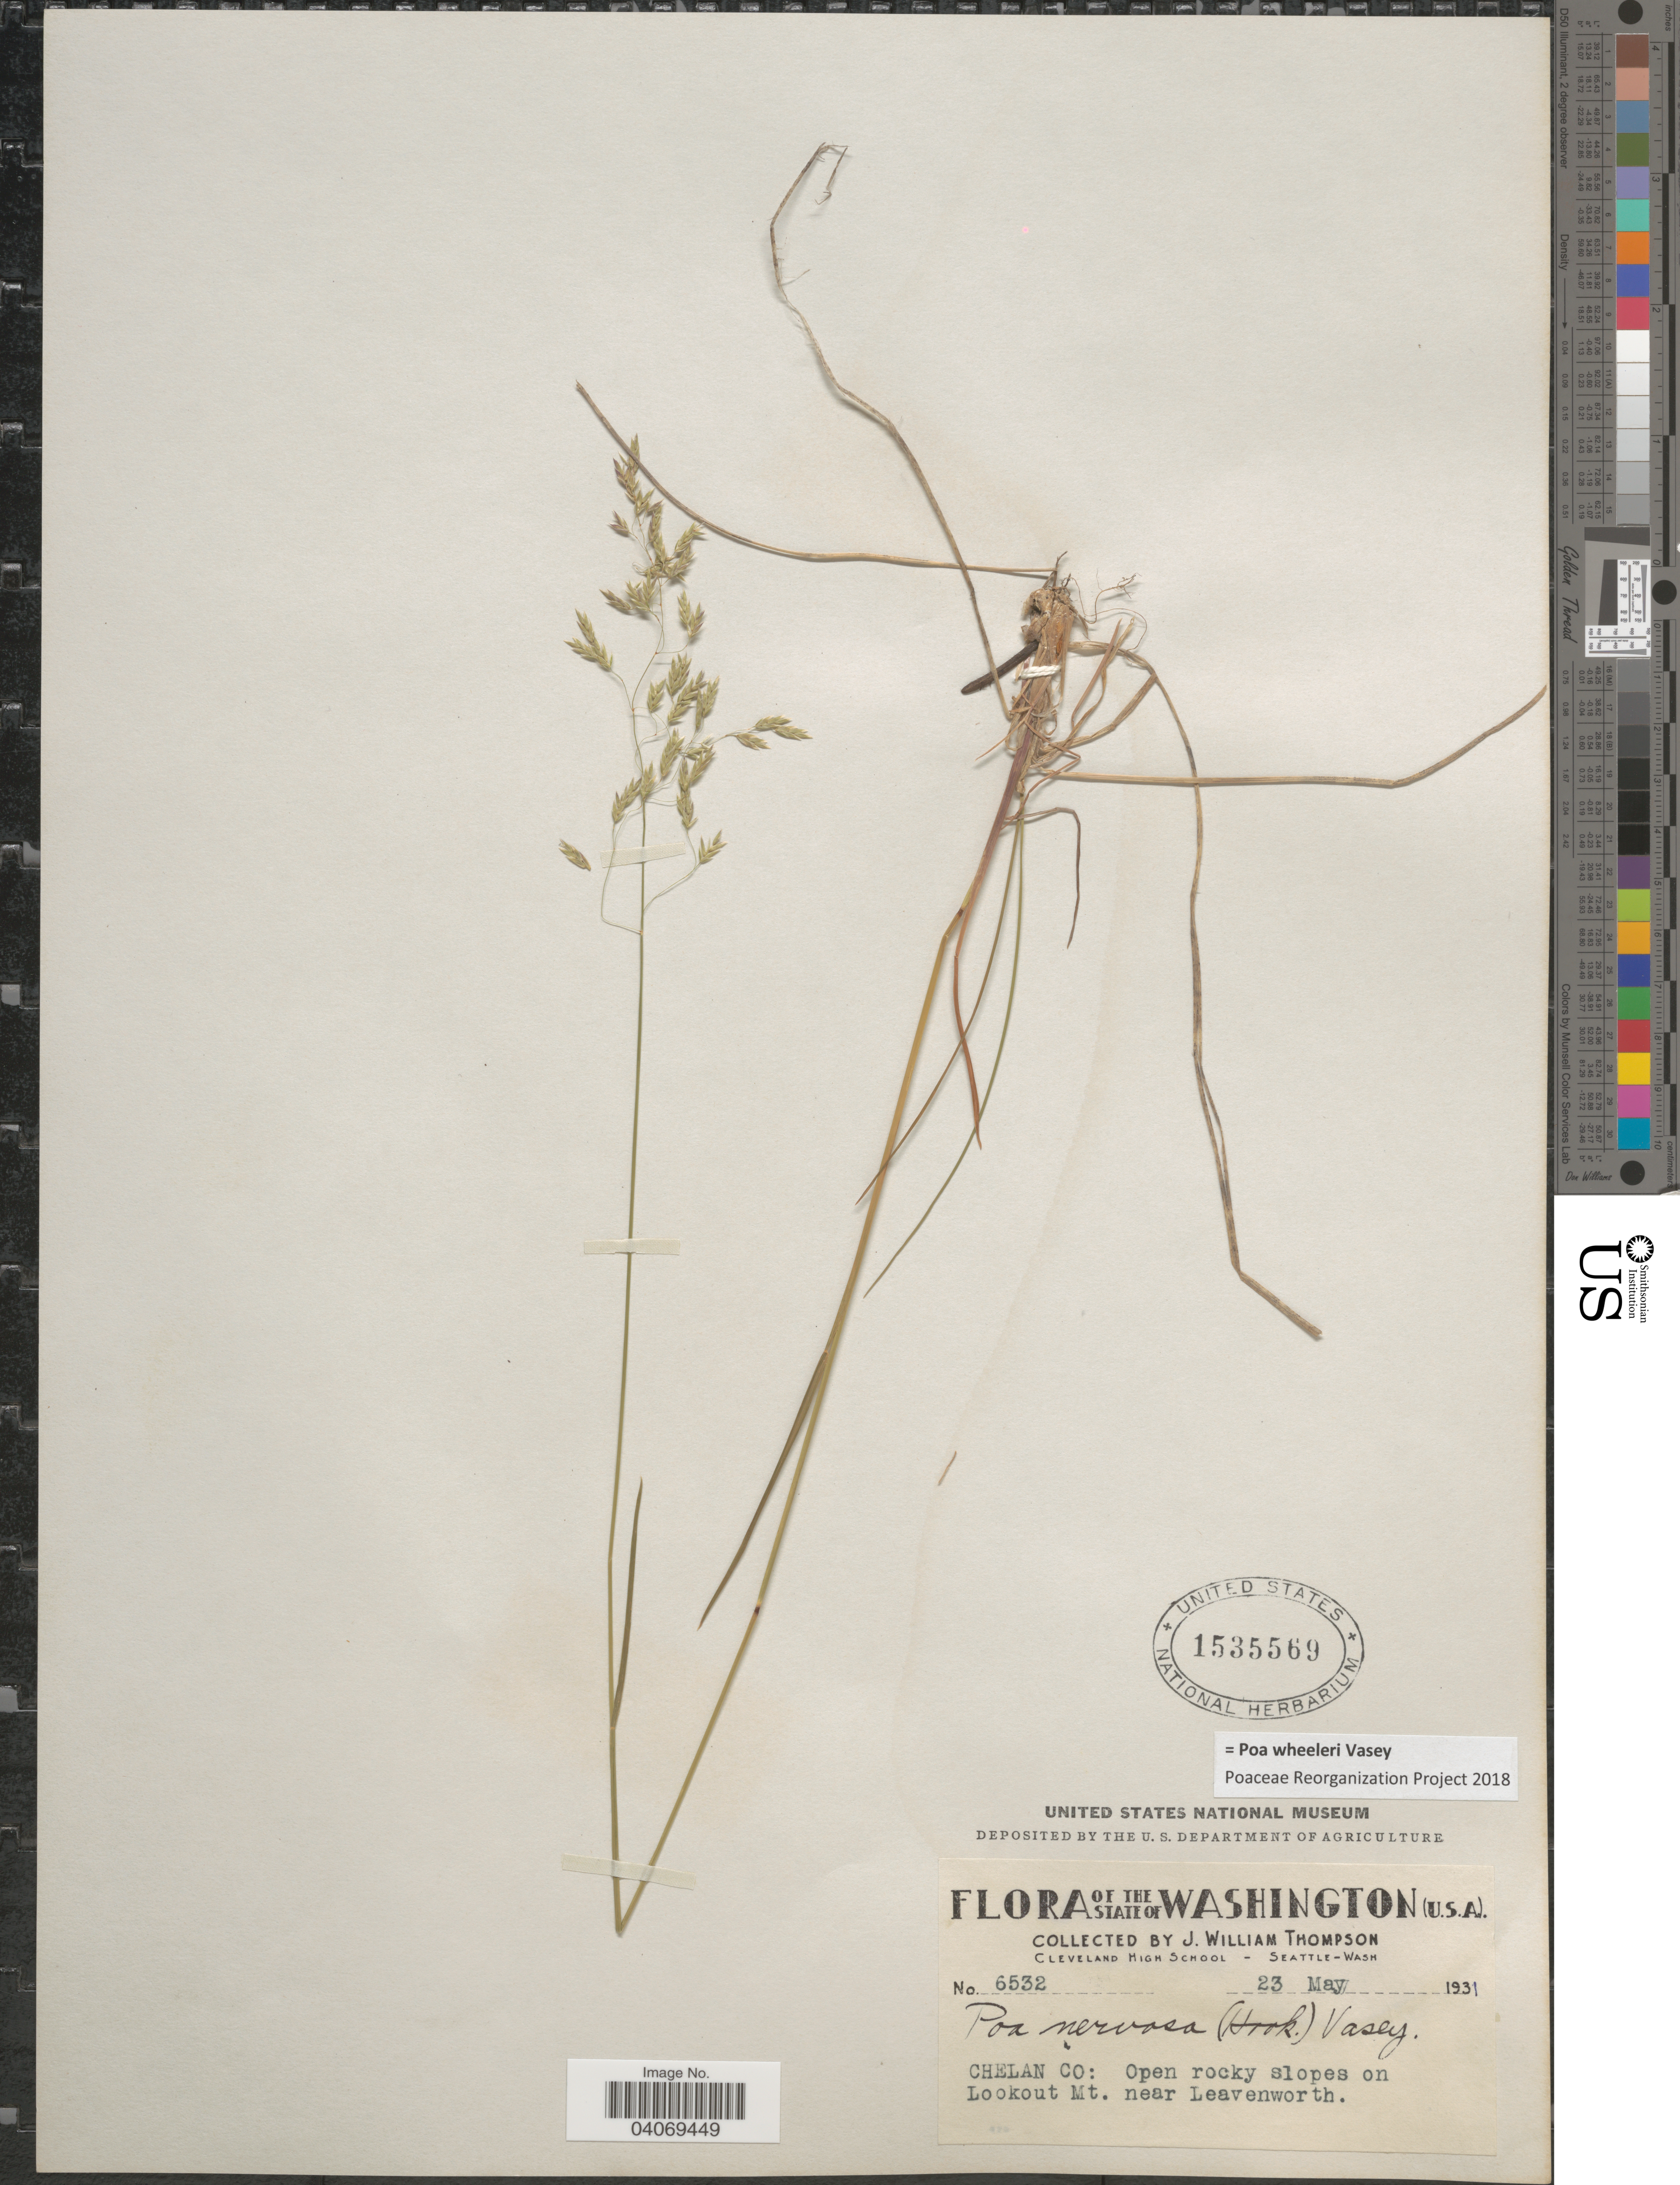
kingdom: Plantae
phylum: Tracheophyta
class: Liliopsida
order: Poales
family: Poaceae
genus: Poa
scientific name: Poa wheeleri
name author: Vasey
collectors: J. W. Thompson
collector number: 6532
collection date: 1931-05-23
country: United States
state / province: Washington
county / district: Chelan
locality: Chelan Co: Open rocky slopes on Lookout Mt. near Leavenworth.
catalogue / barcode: US 1535569